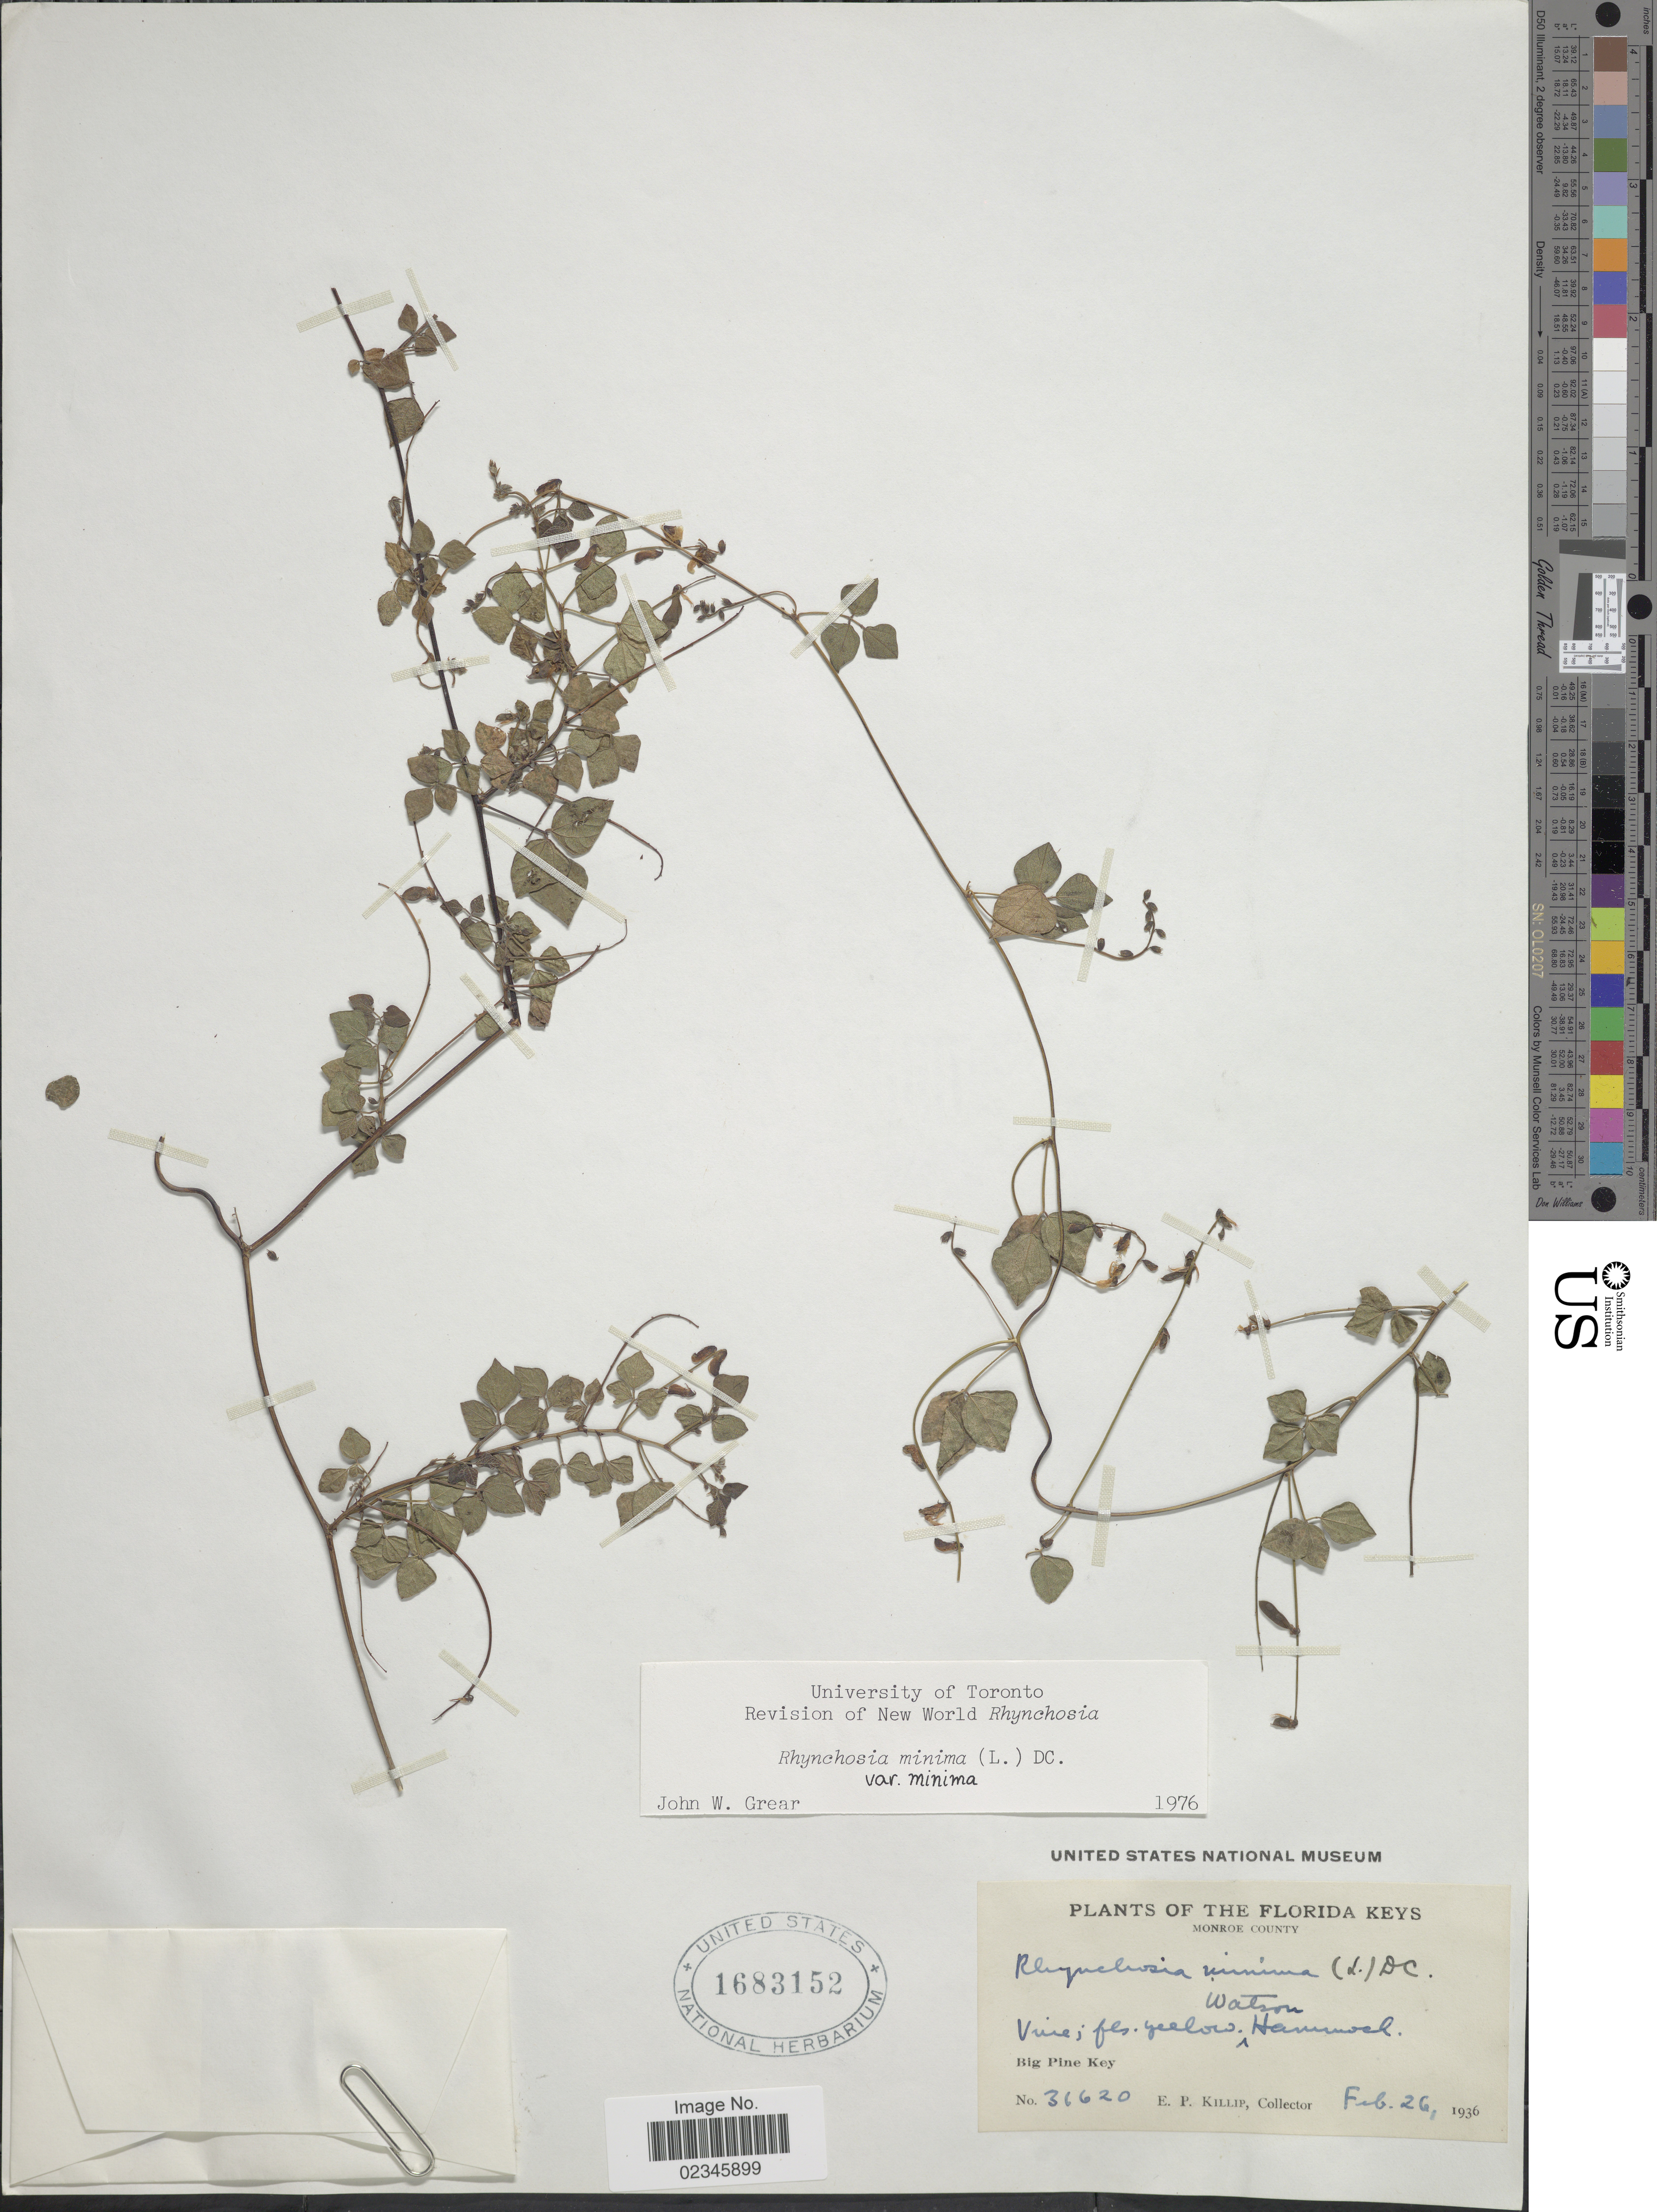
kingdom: Plantae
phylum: Tracheophyta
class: Magnoliopsida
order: Fabales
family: Fabaceae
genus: Rhynchosia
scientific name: Rhynchosia minima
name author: (L.) DC.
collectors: E. P. Killip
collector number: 36620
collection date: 1936-02-26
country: United States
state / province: Florida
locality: Florida Keys, Monroe County, Big Pine Key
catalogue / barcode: US 1683152